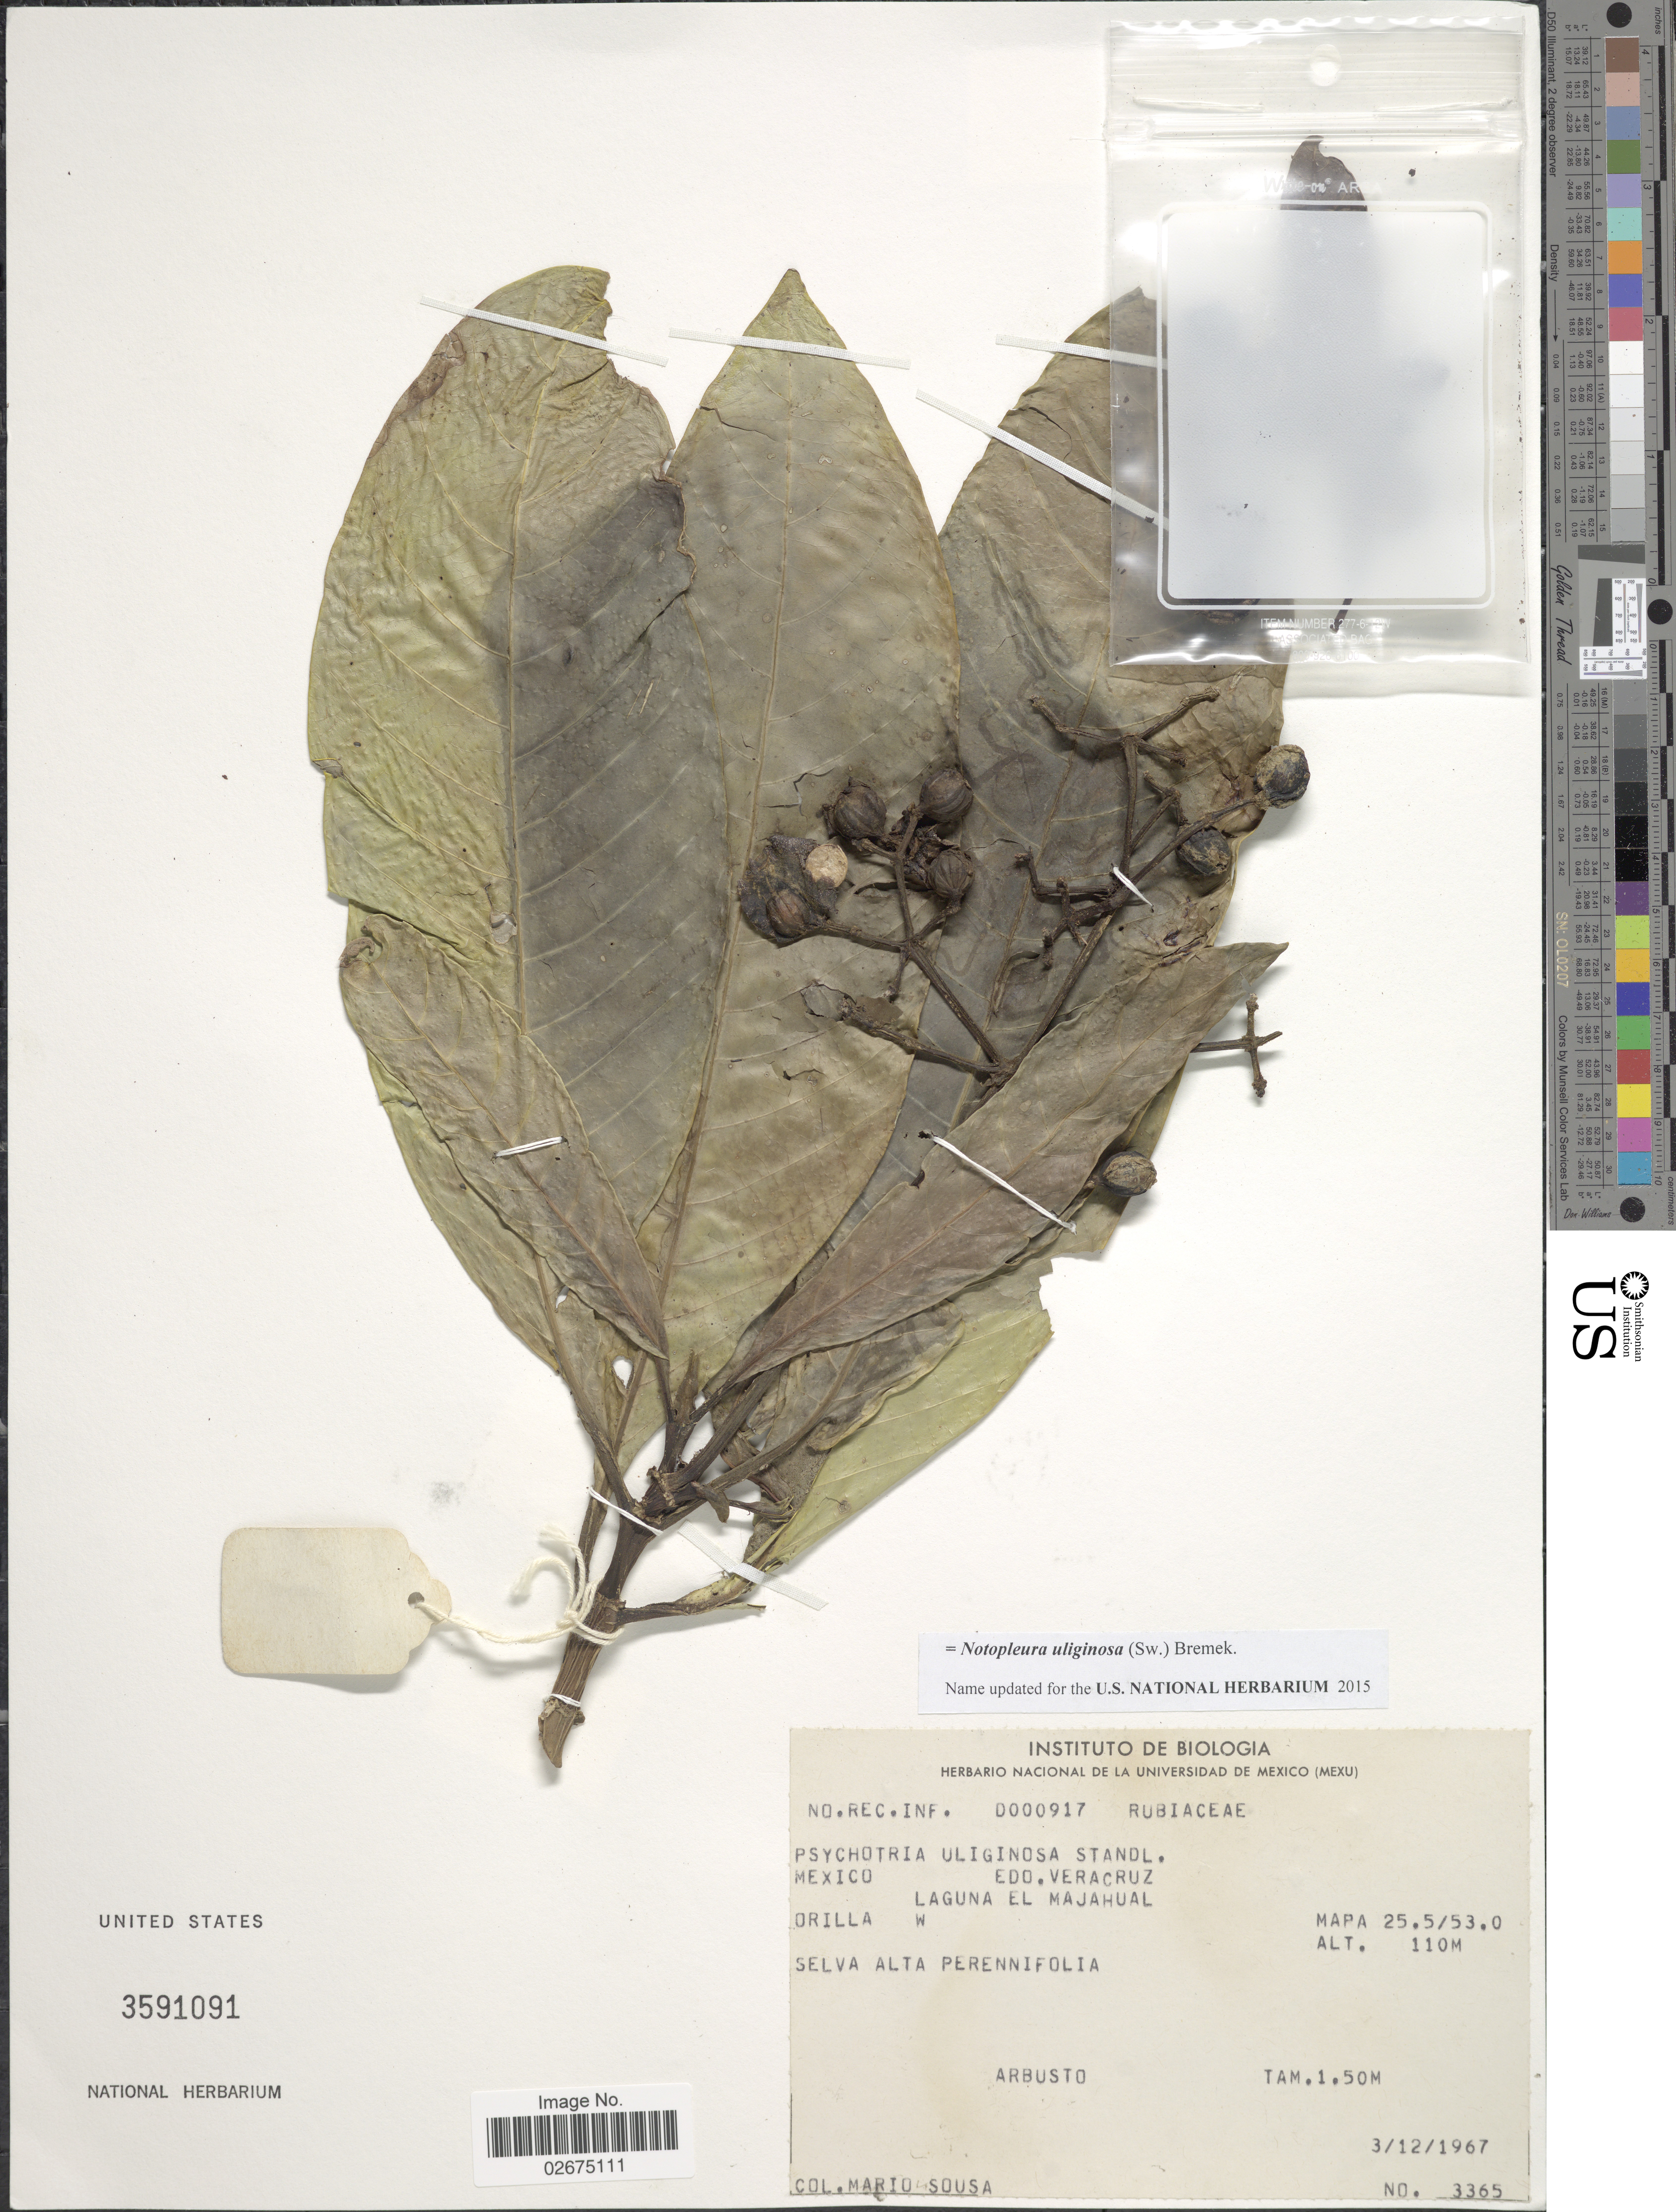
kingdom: Plantae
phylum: Tracheophyta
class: Magnoliopsida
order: Gentianales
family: Rubiaceae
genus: Notopleura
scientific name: Notopleura uliginosa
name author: (Sw.) Bremek.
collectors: M. Sousa S.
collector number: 3365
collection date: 1967-12-03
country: Mexico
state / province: Veracruz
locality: Edo. Veracruz. Orilla W Laguna el Majahual.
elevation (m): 110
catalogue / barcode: US 3591091